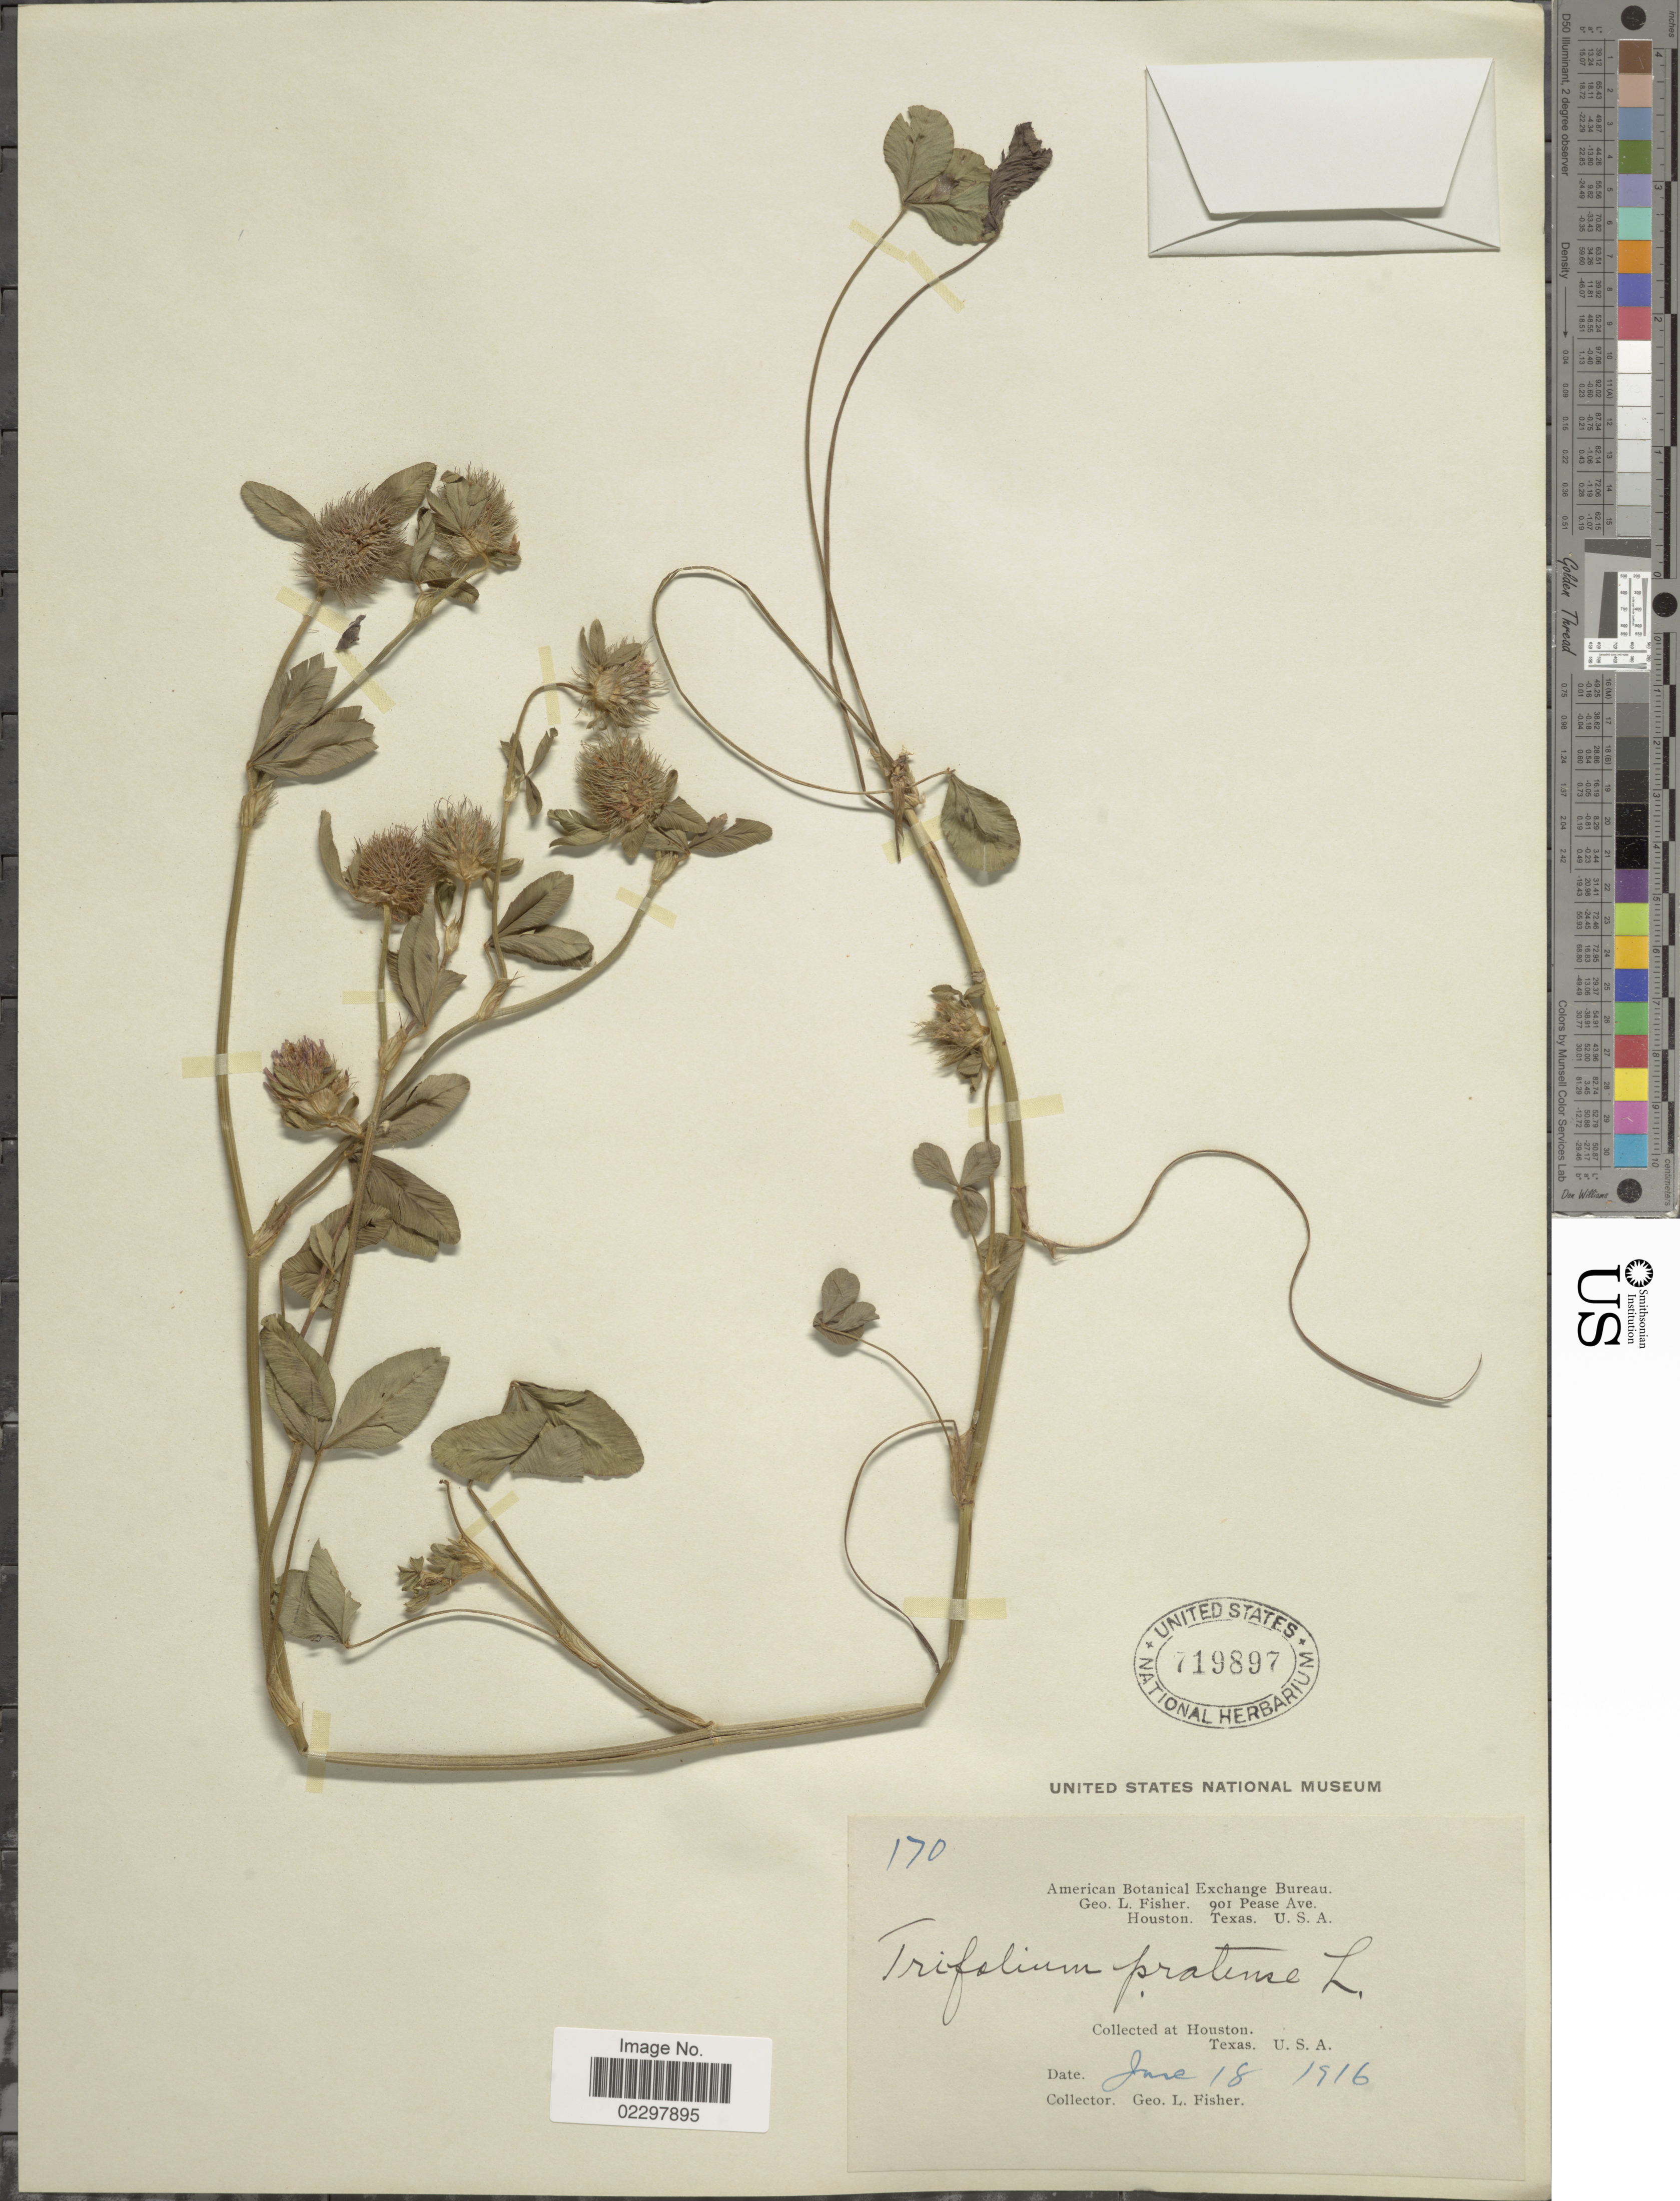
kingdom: Plantae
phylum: Tracheophyta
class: Magnoliopsida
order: Fabales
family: Fabaceae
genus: Trifolium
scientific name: Trifolium pratense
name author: L.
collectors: G. L. Fisher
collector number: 170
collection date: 1916-06-18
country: United States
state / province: Texas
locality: Houston.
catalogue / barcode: US 719897